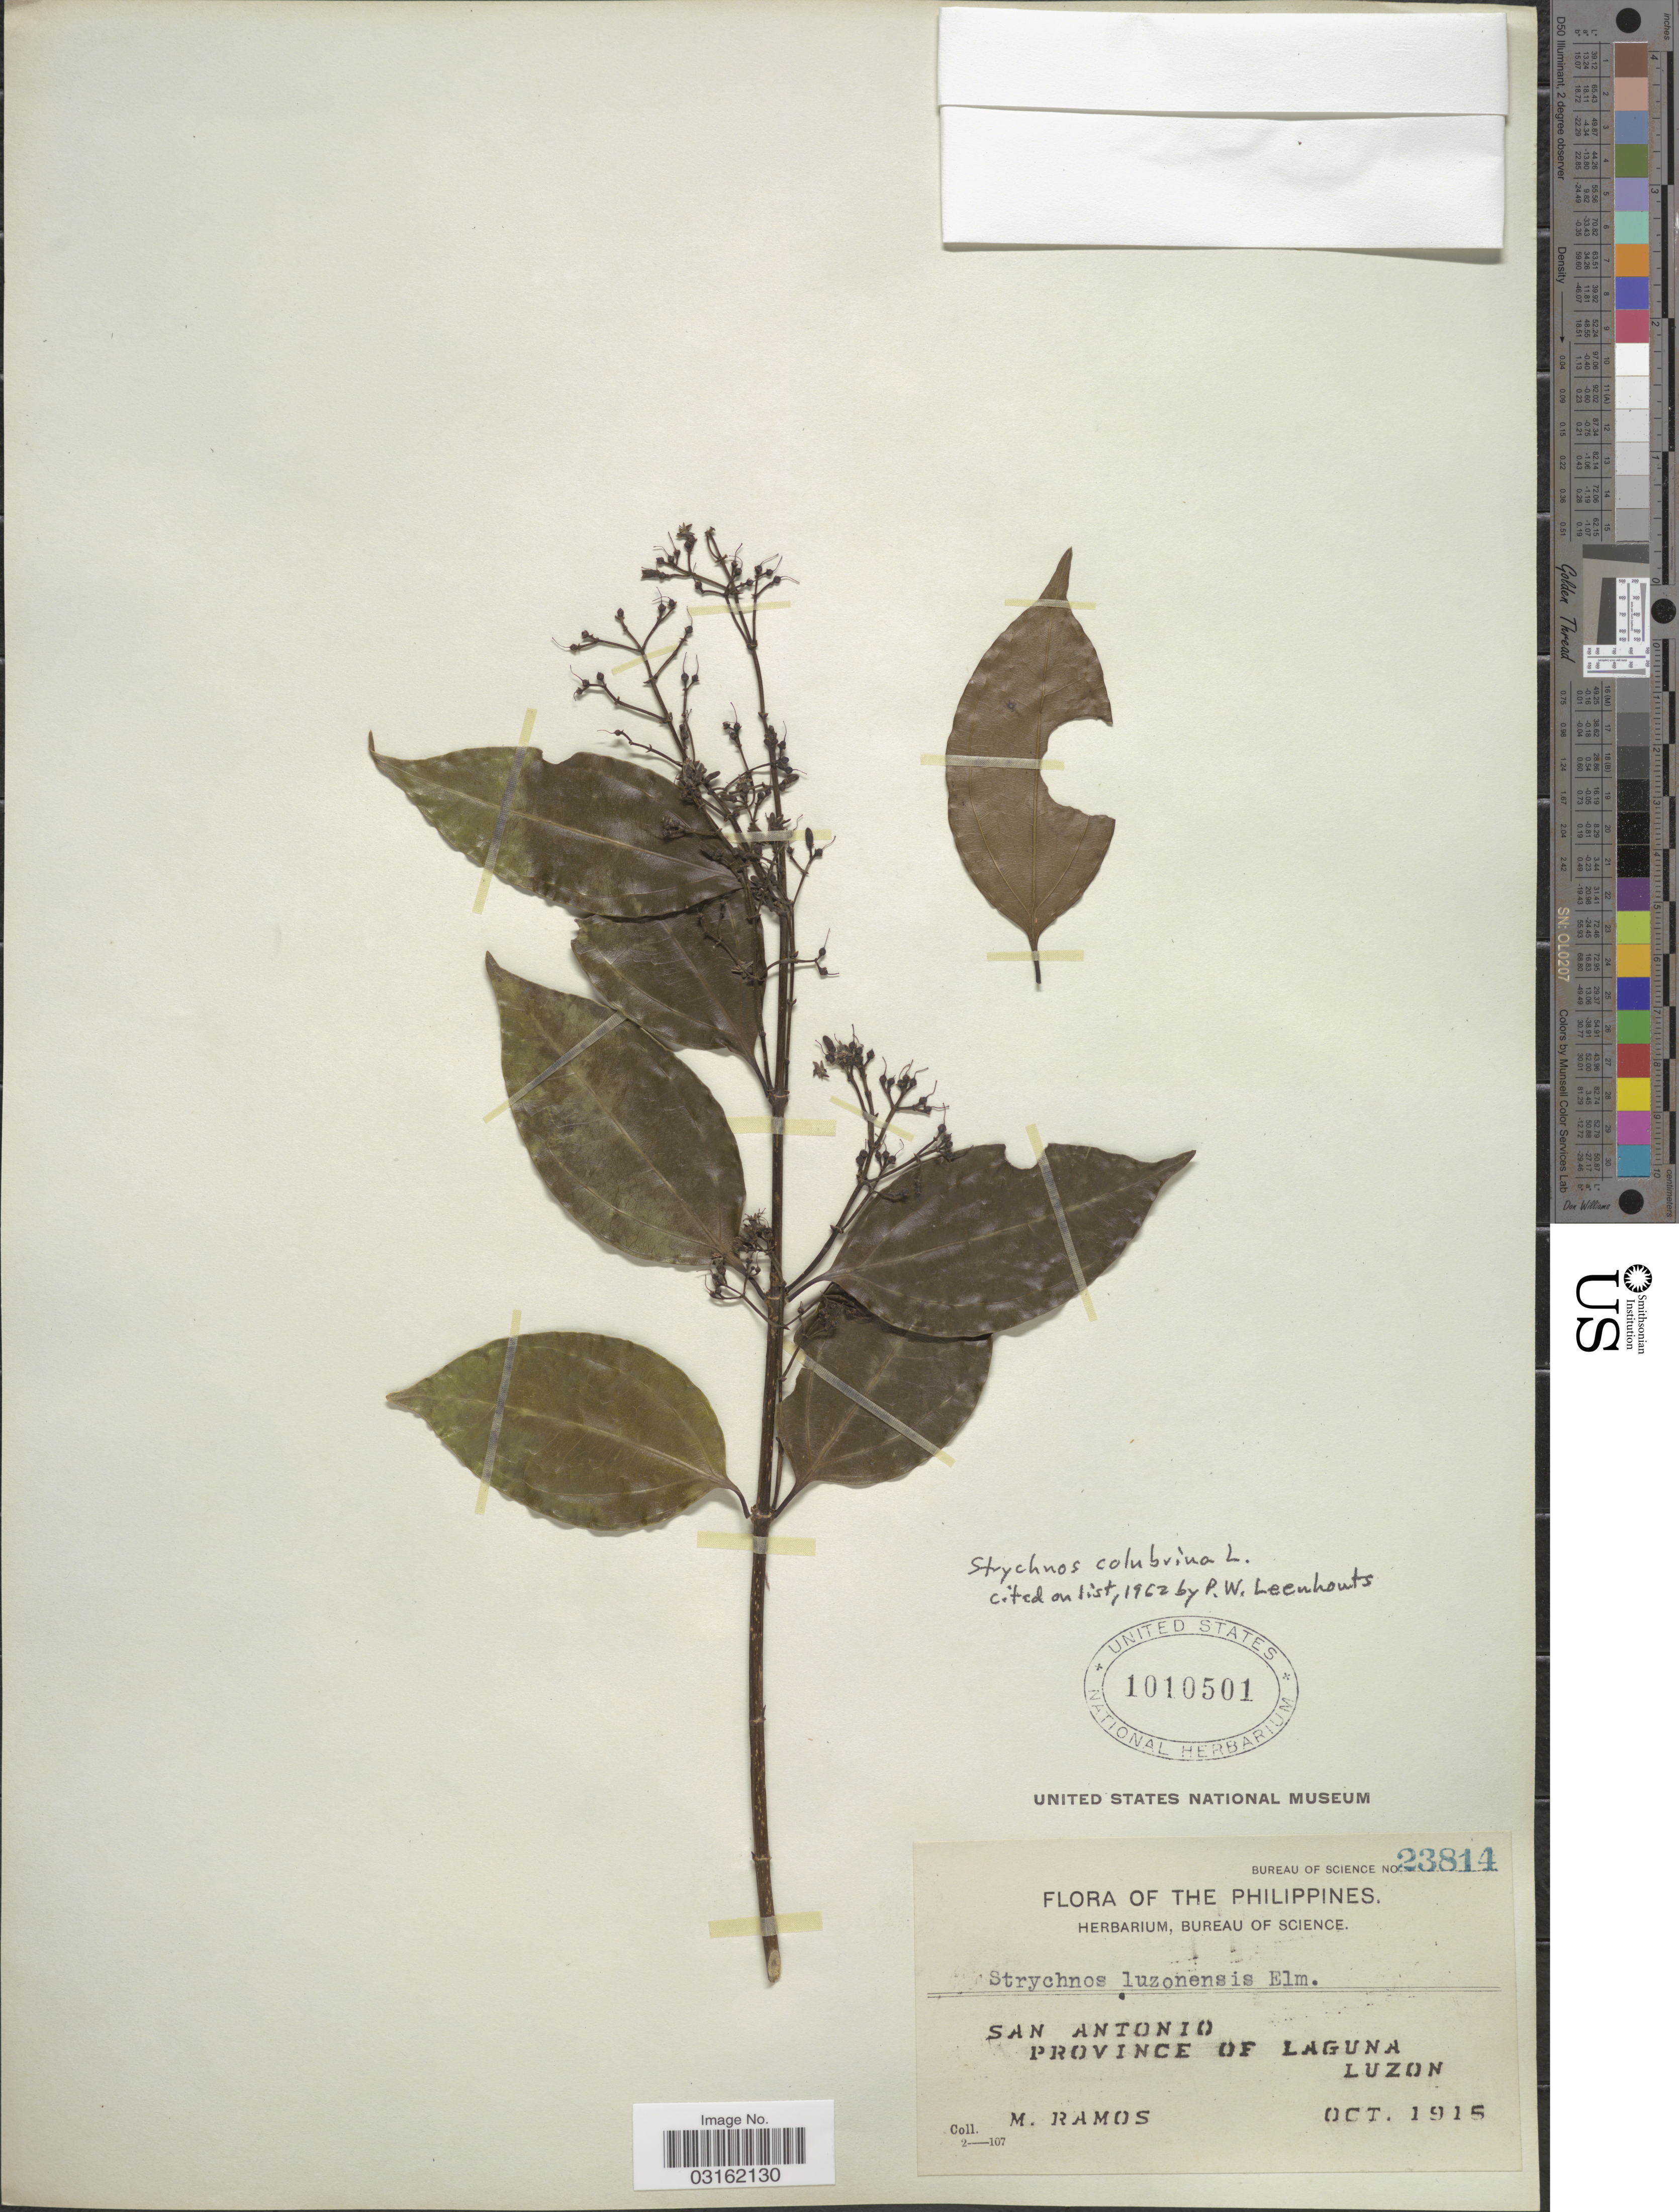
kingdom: Plantae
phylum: Tracheophyta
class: Magnoliopsida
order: Gentianales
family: Loganiaceae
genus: Strychnos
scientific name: Strychnos colubrina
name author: L.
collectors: M. Ramos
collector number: Bureau of science 23814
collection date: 1915-10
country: Philippines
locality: San Antonio, Province of Laguna, Luzon.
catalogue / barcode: US 1010501